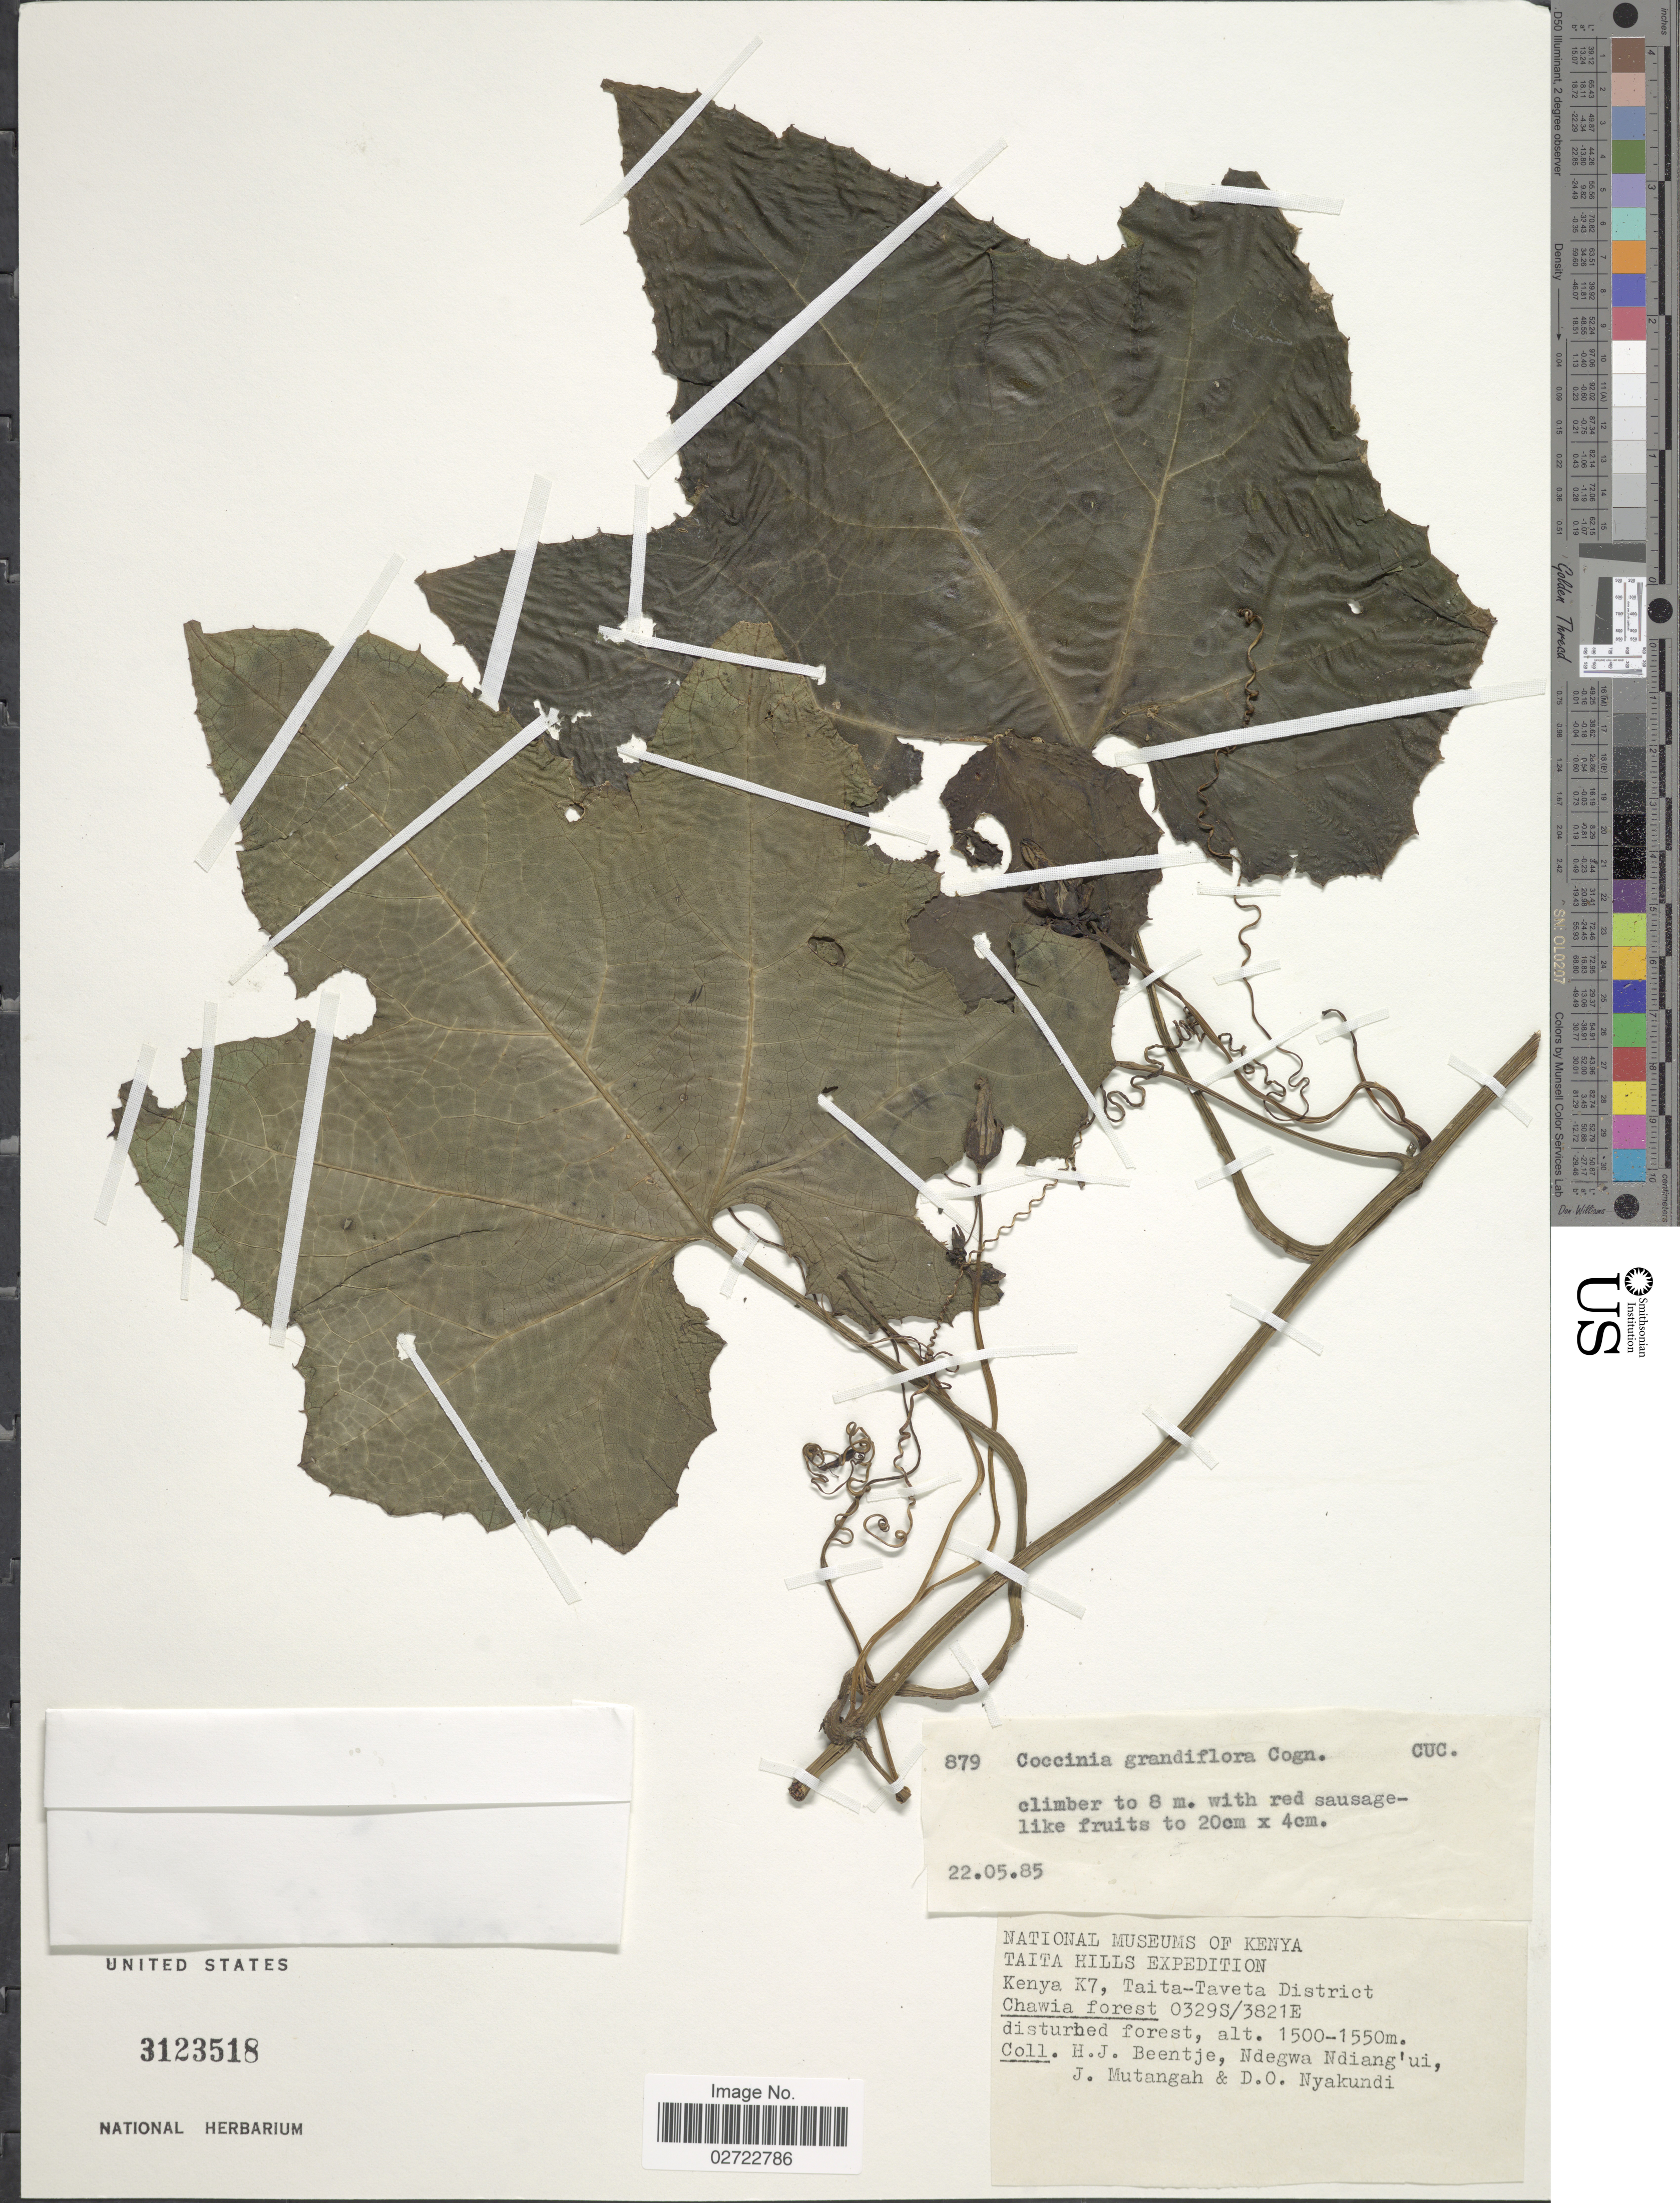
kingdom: Plantae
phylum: Tracheophyta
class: Magnoliopsida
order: Cucurbitales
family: Cucurbitaceae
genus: Coccinia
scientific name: Coccinia grandiflora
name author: Cogn. ex Engl.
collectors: H. J. Beentje, Ndegwa Ndiang'ui, J. Mutangah & D. Nyakundi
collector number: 879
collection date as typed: Transcribed d/m/y: 22/5/85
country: Kenya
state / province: Taita Taveta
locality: Taita Hills. K7, Chawia forest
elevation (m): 1500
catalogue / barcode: US 3123518